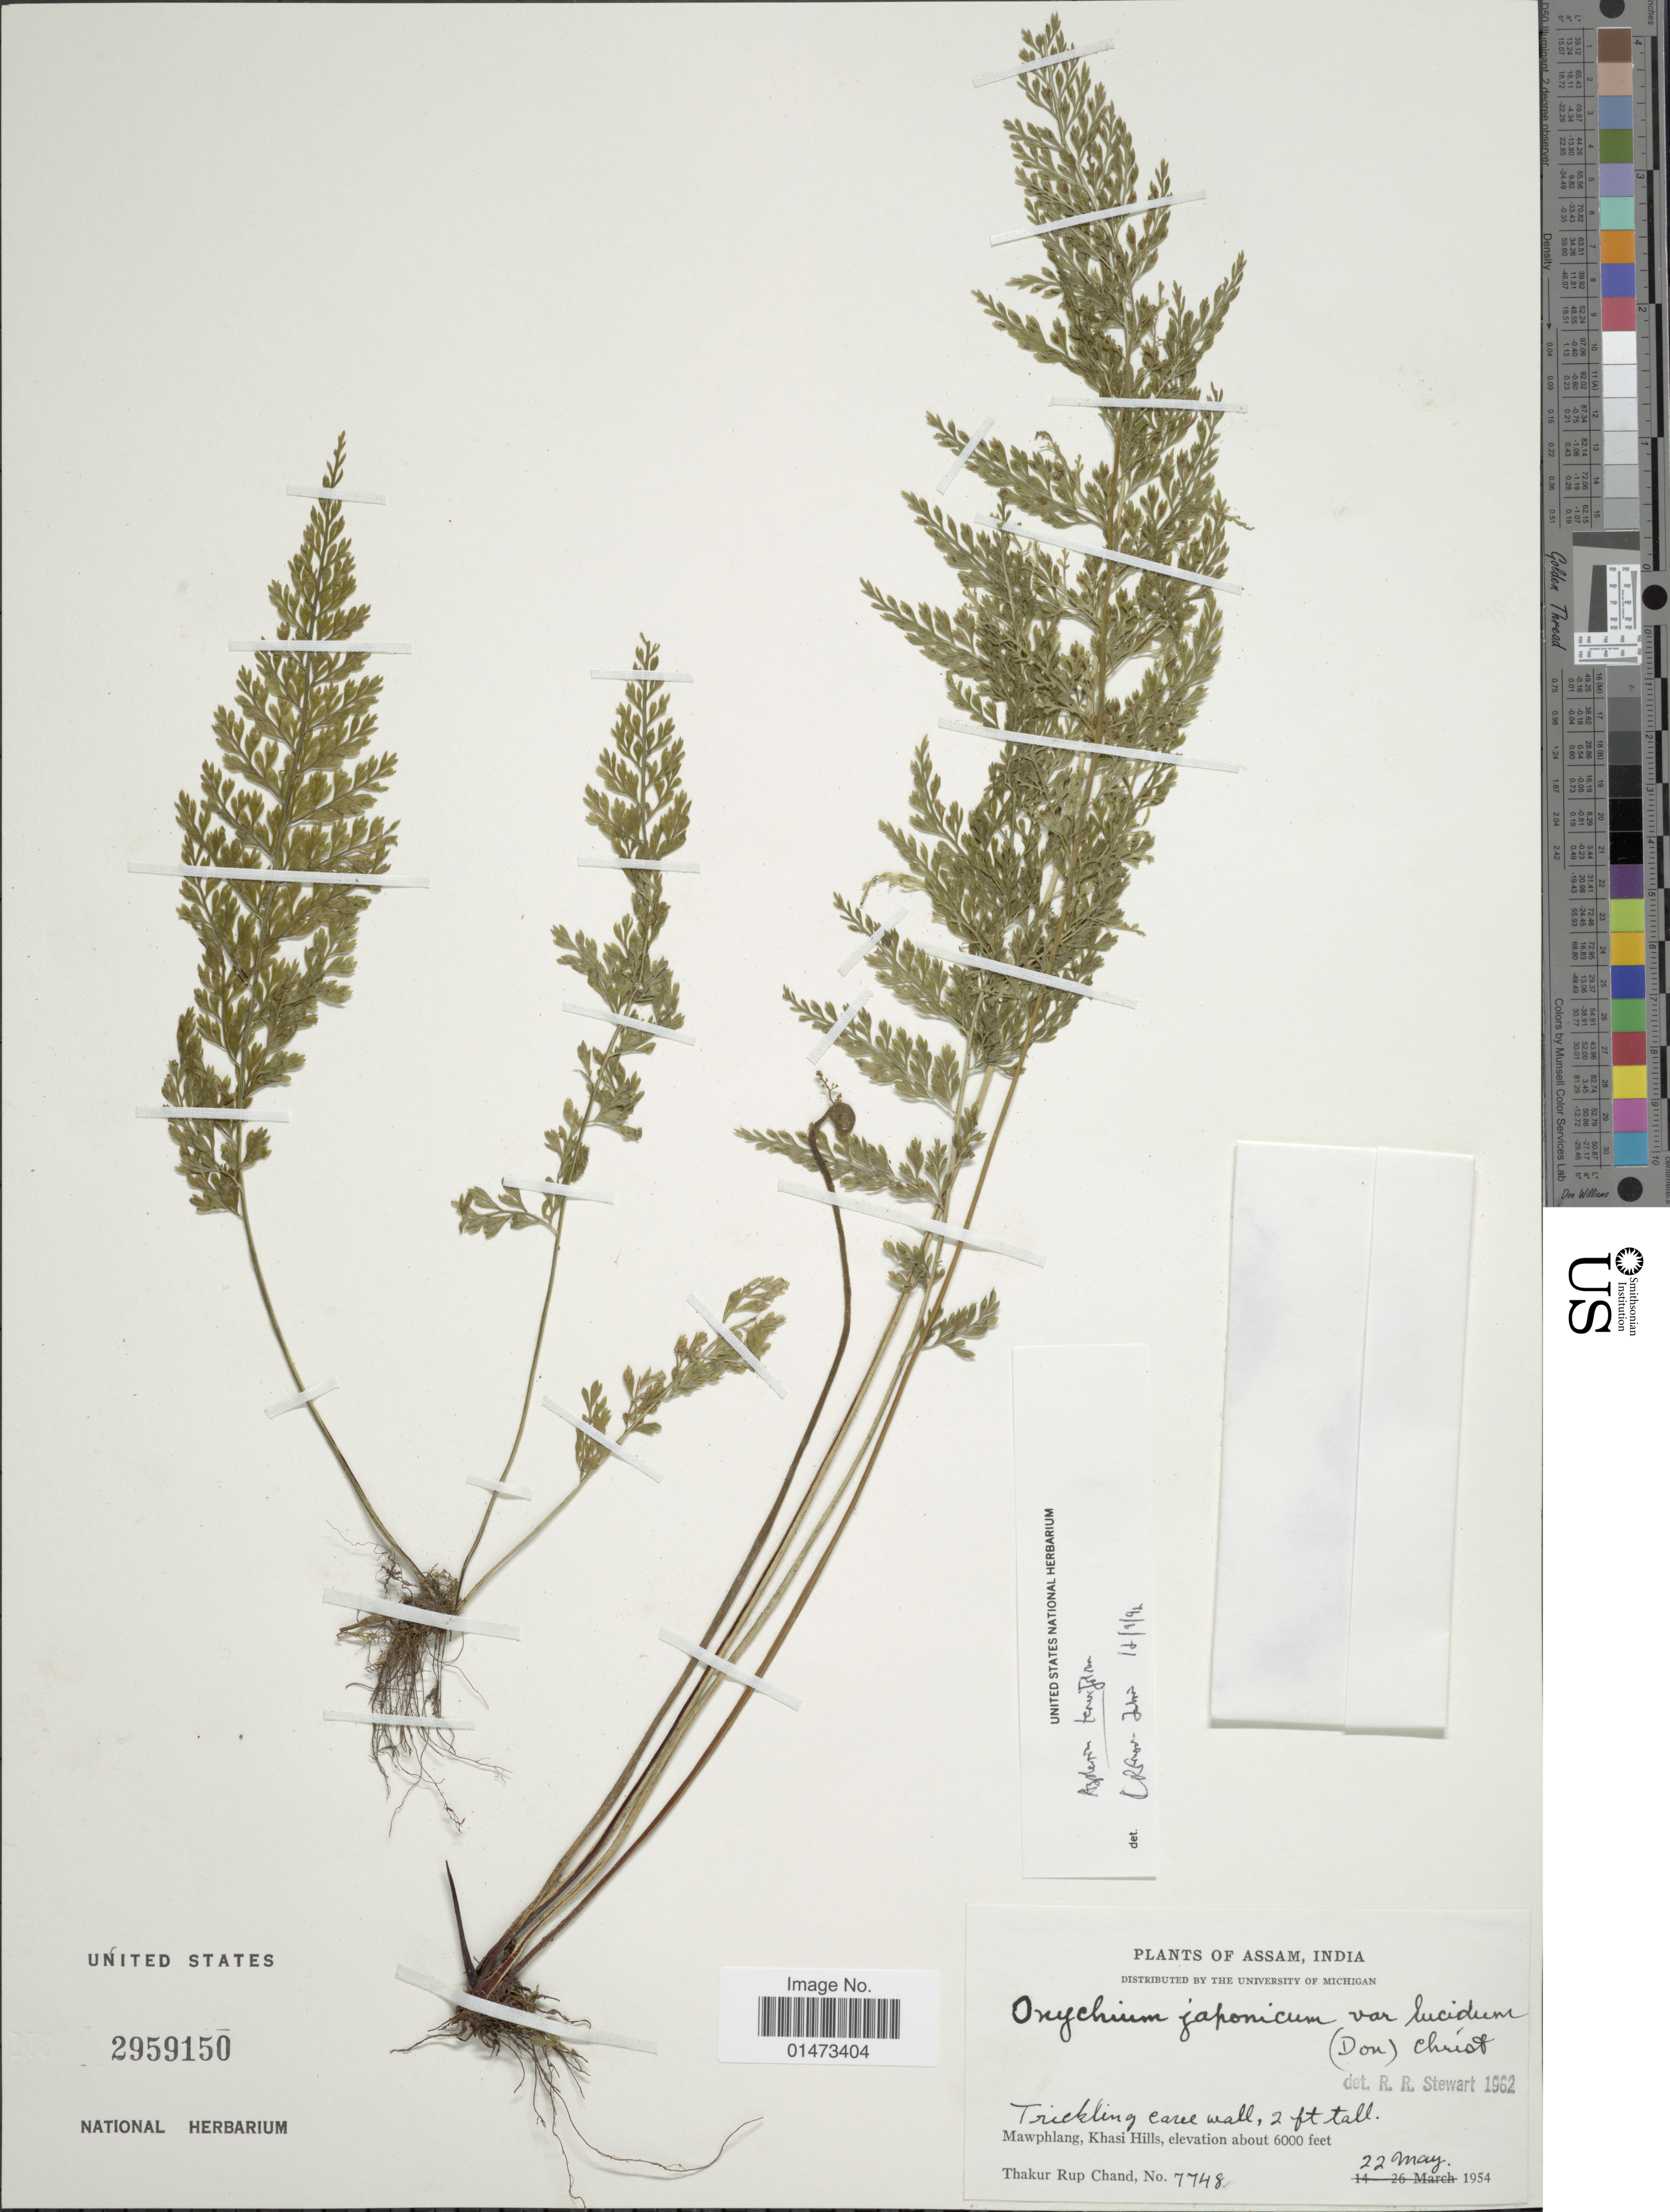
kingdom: Plantae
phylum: Tracheophyta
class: Polypodiopsida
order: Polypodiales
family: Pteridaceae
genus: Onychium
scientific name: Onychium lucidum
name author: (D. Don) Spreng.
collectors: T. R. Chand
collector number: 7748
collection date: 1954-05-22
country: India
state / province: Meghalaya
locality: Mwaphlang, Khasi Hills.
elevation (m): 1829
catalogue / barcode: US 2959150